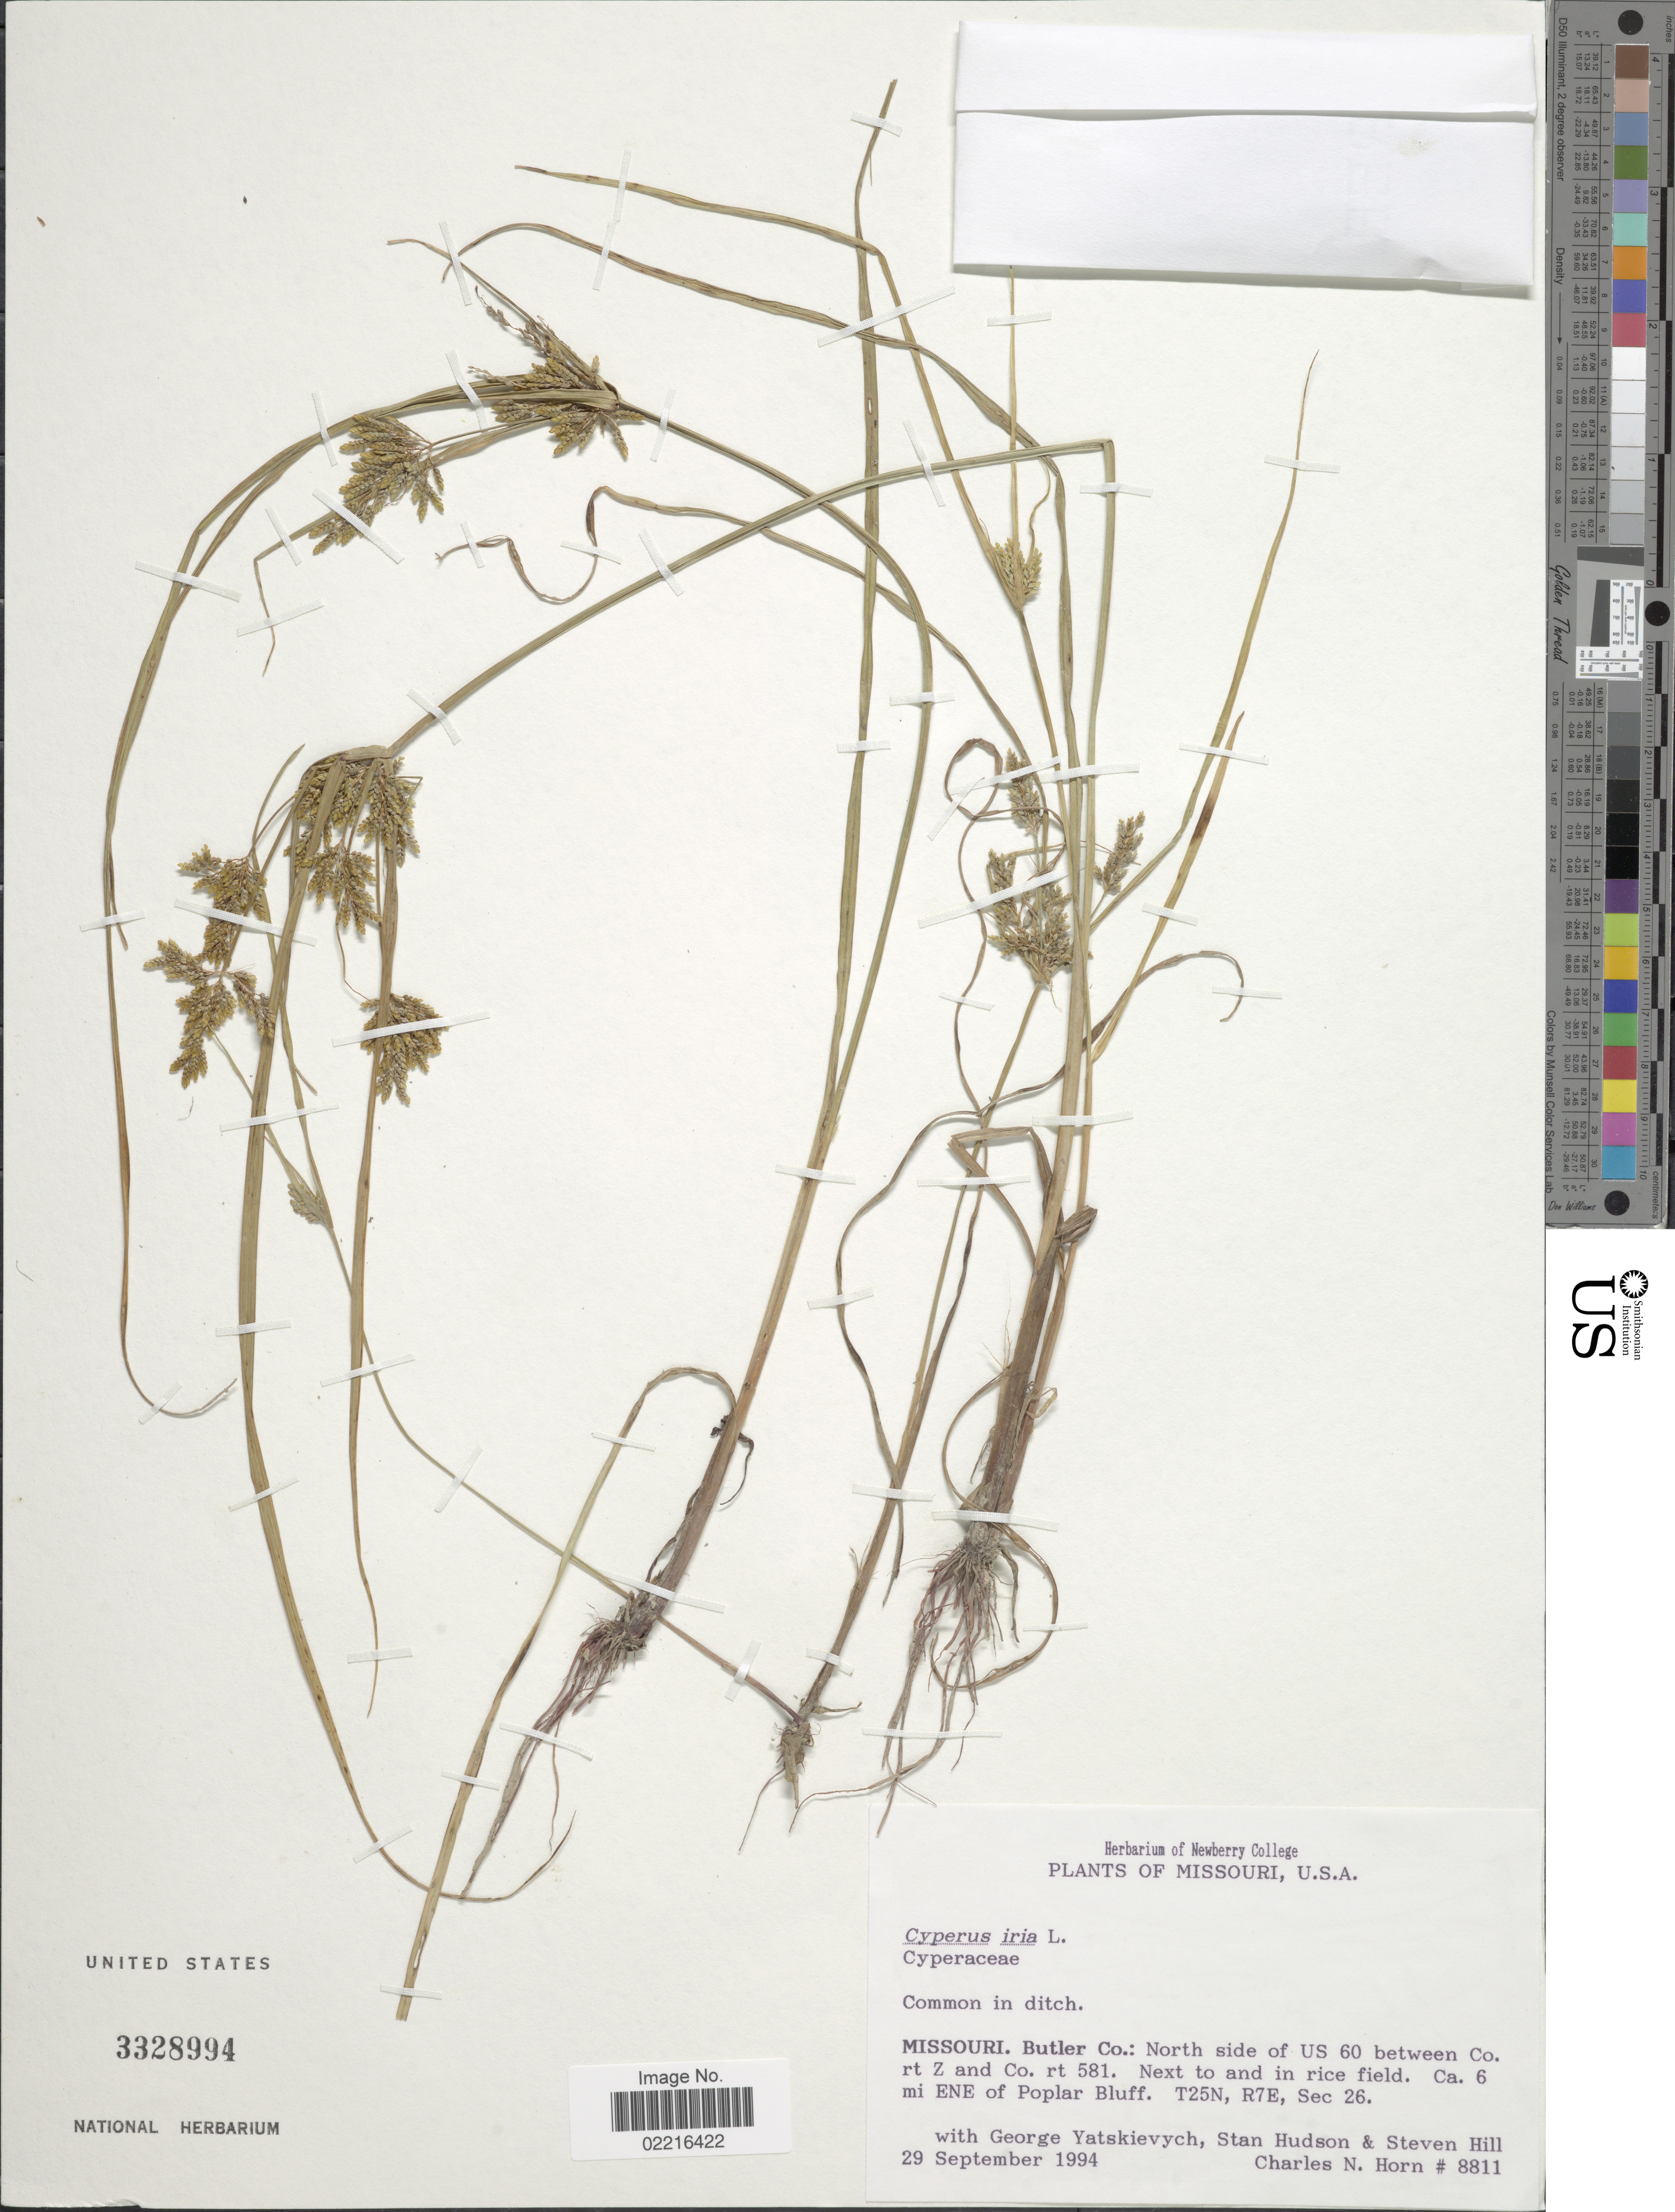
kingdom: Plantae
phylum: Tracheophyta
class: Liliopsida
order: Poales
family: Cyperaceae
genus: Cyperus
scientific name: Cyperus iria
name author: L.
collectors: C. Horn, G. Yatskievych, S. Hudson & S. R. Hill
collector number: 8811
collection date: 1994-09-29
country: United States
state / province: Missouri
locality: U.S.A., Butler Co, north side of US 60 between Co. rt Z and Co rt 581, next to and in rice field, ca 6 mi ENE of Poplar Bluff, T25N, R7E, Sec 26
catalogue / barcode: US 3328994